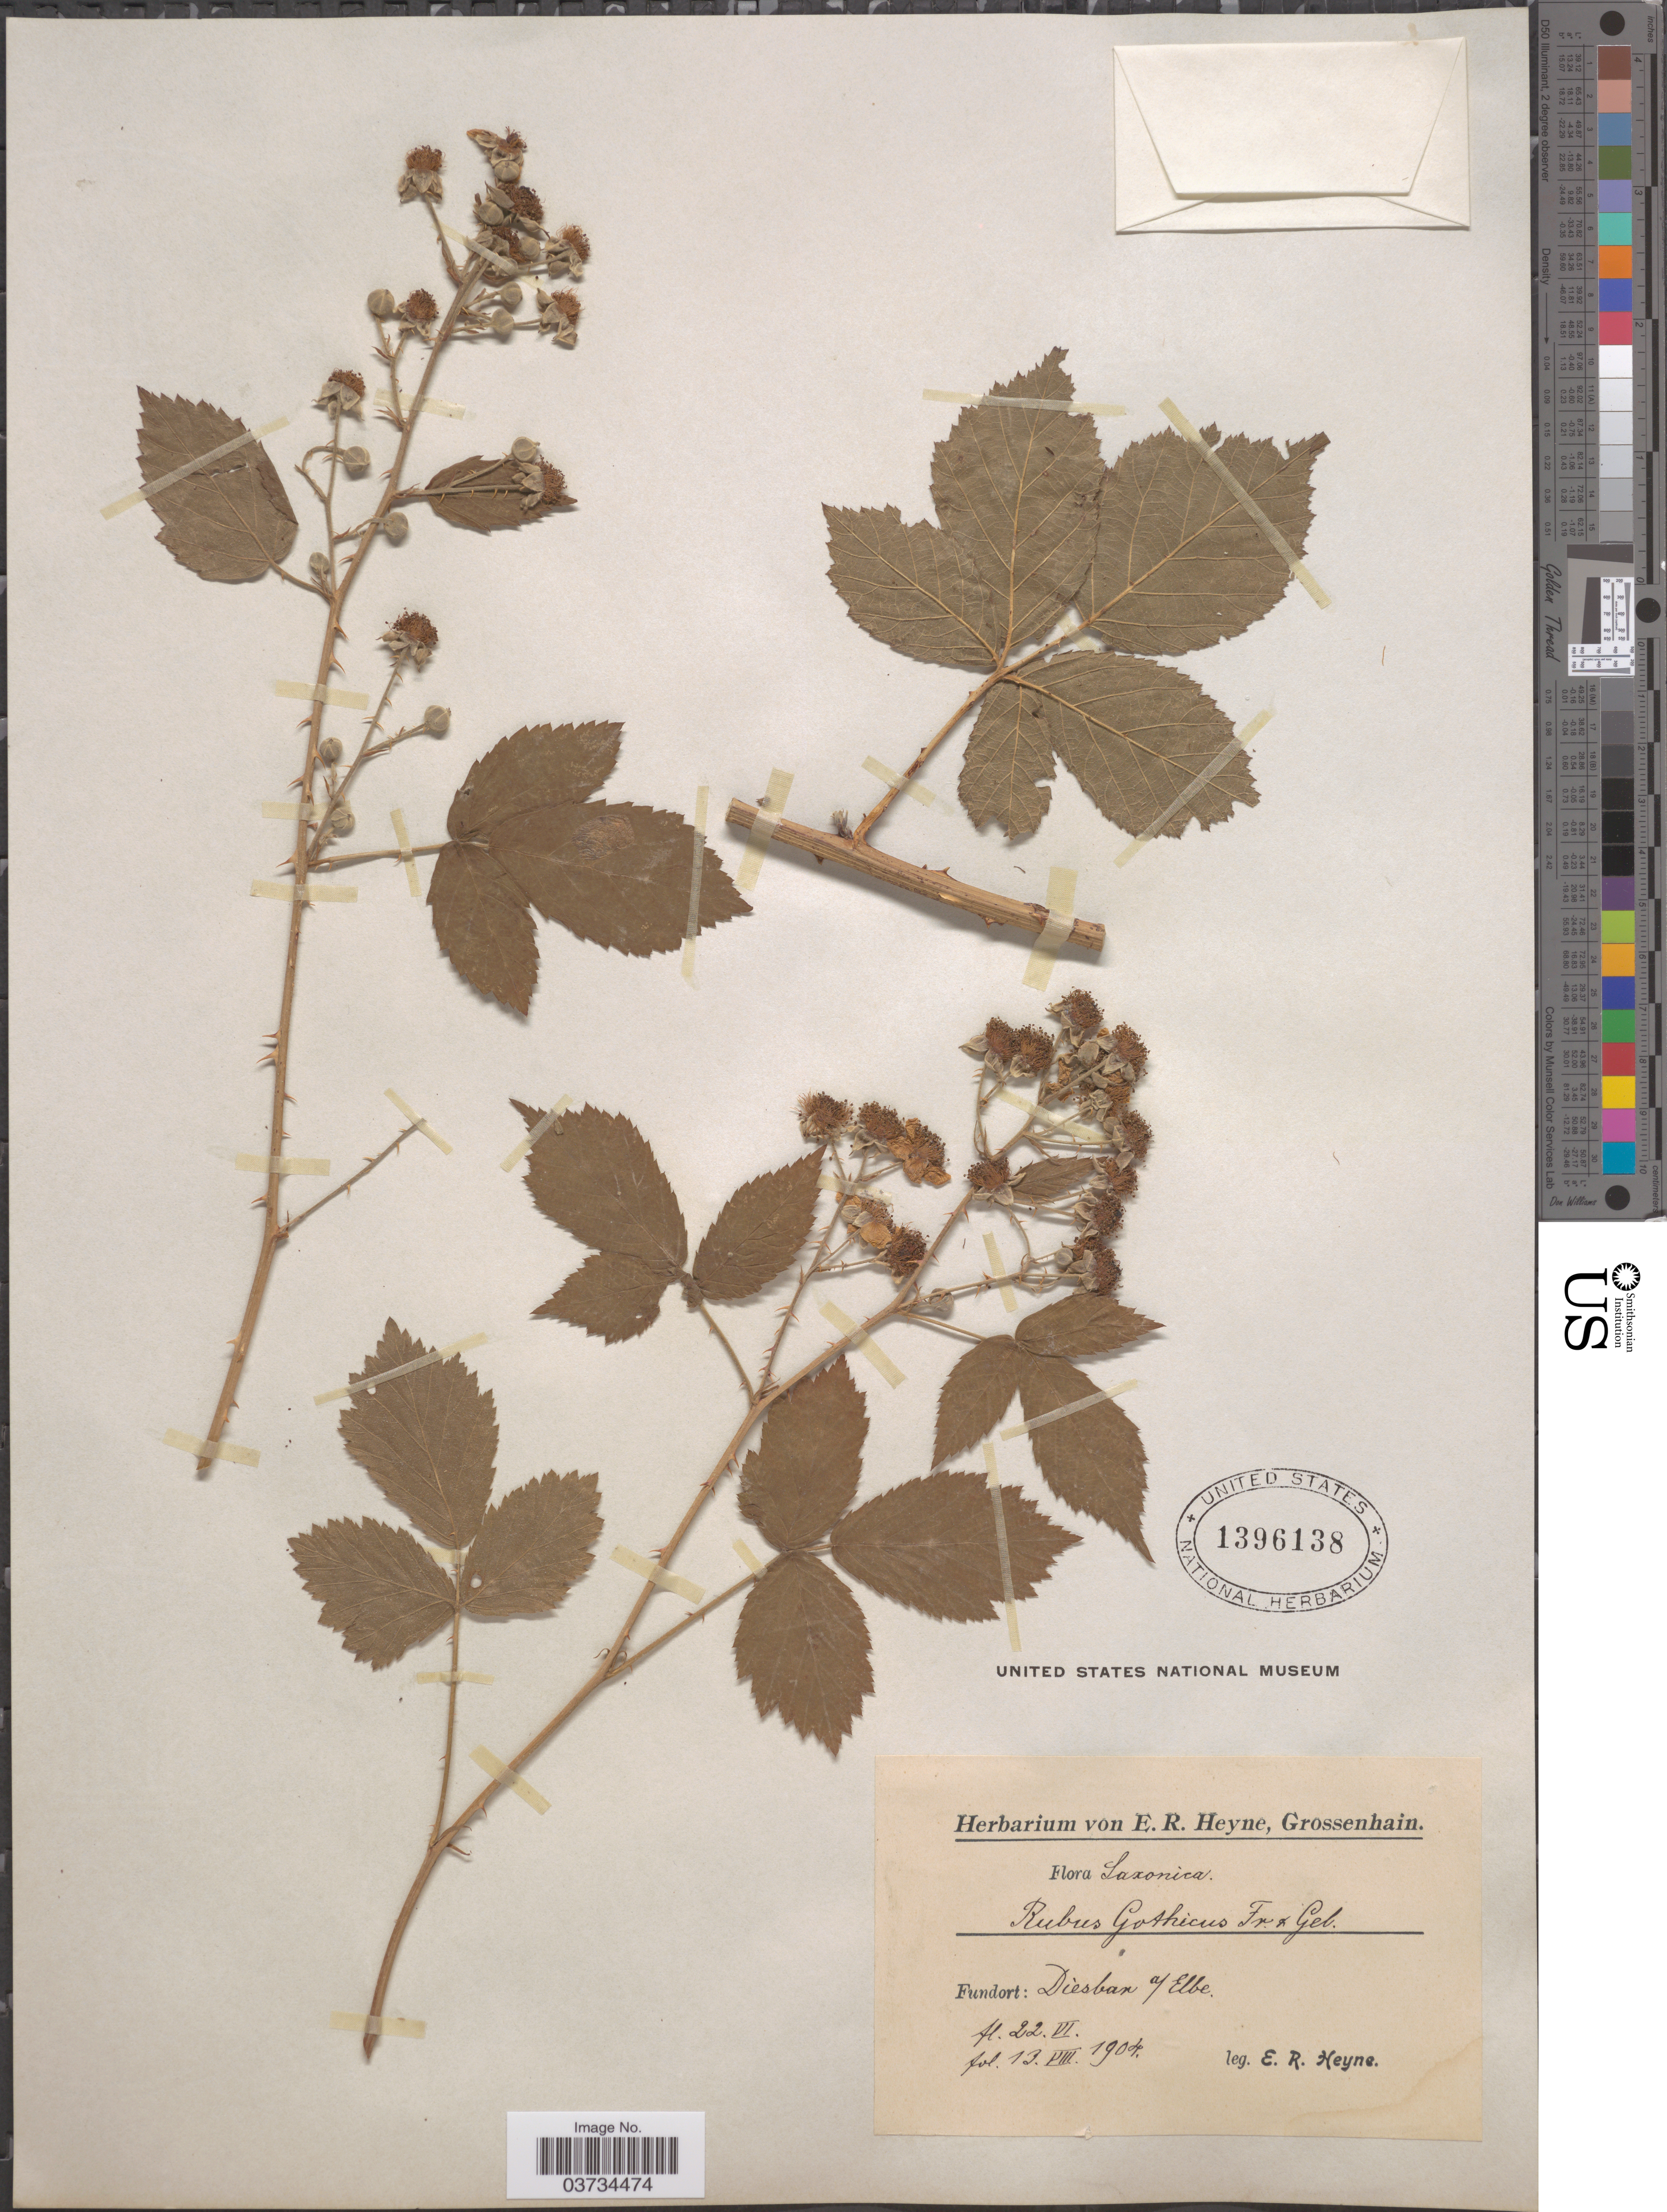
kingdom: Plantae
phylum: Tracheophyta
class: Magnoliopsida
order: Rosales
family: Rosaceae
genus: Rubus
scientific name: Rubus gothicus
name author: Frid. & Gelert ex E.H.L. Krause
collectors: E. Heyne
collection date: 1904-06-22/1904-08-13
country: Germany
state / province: Niedersachsen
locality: Saxonica. Diesbar a/Elbe.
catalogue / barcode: US 1396138